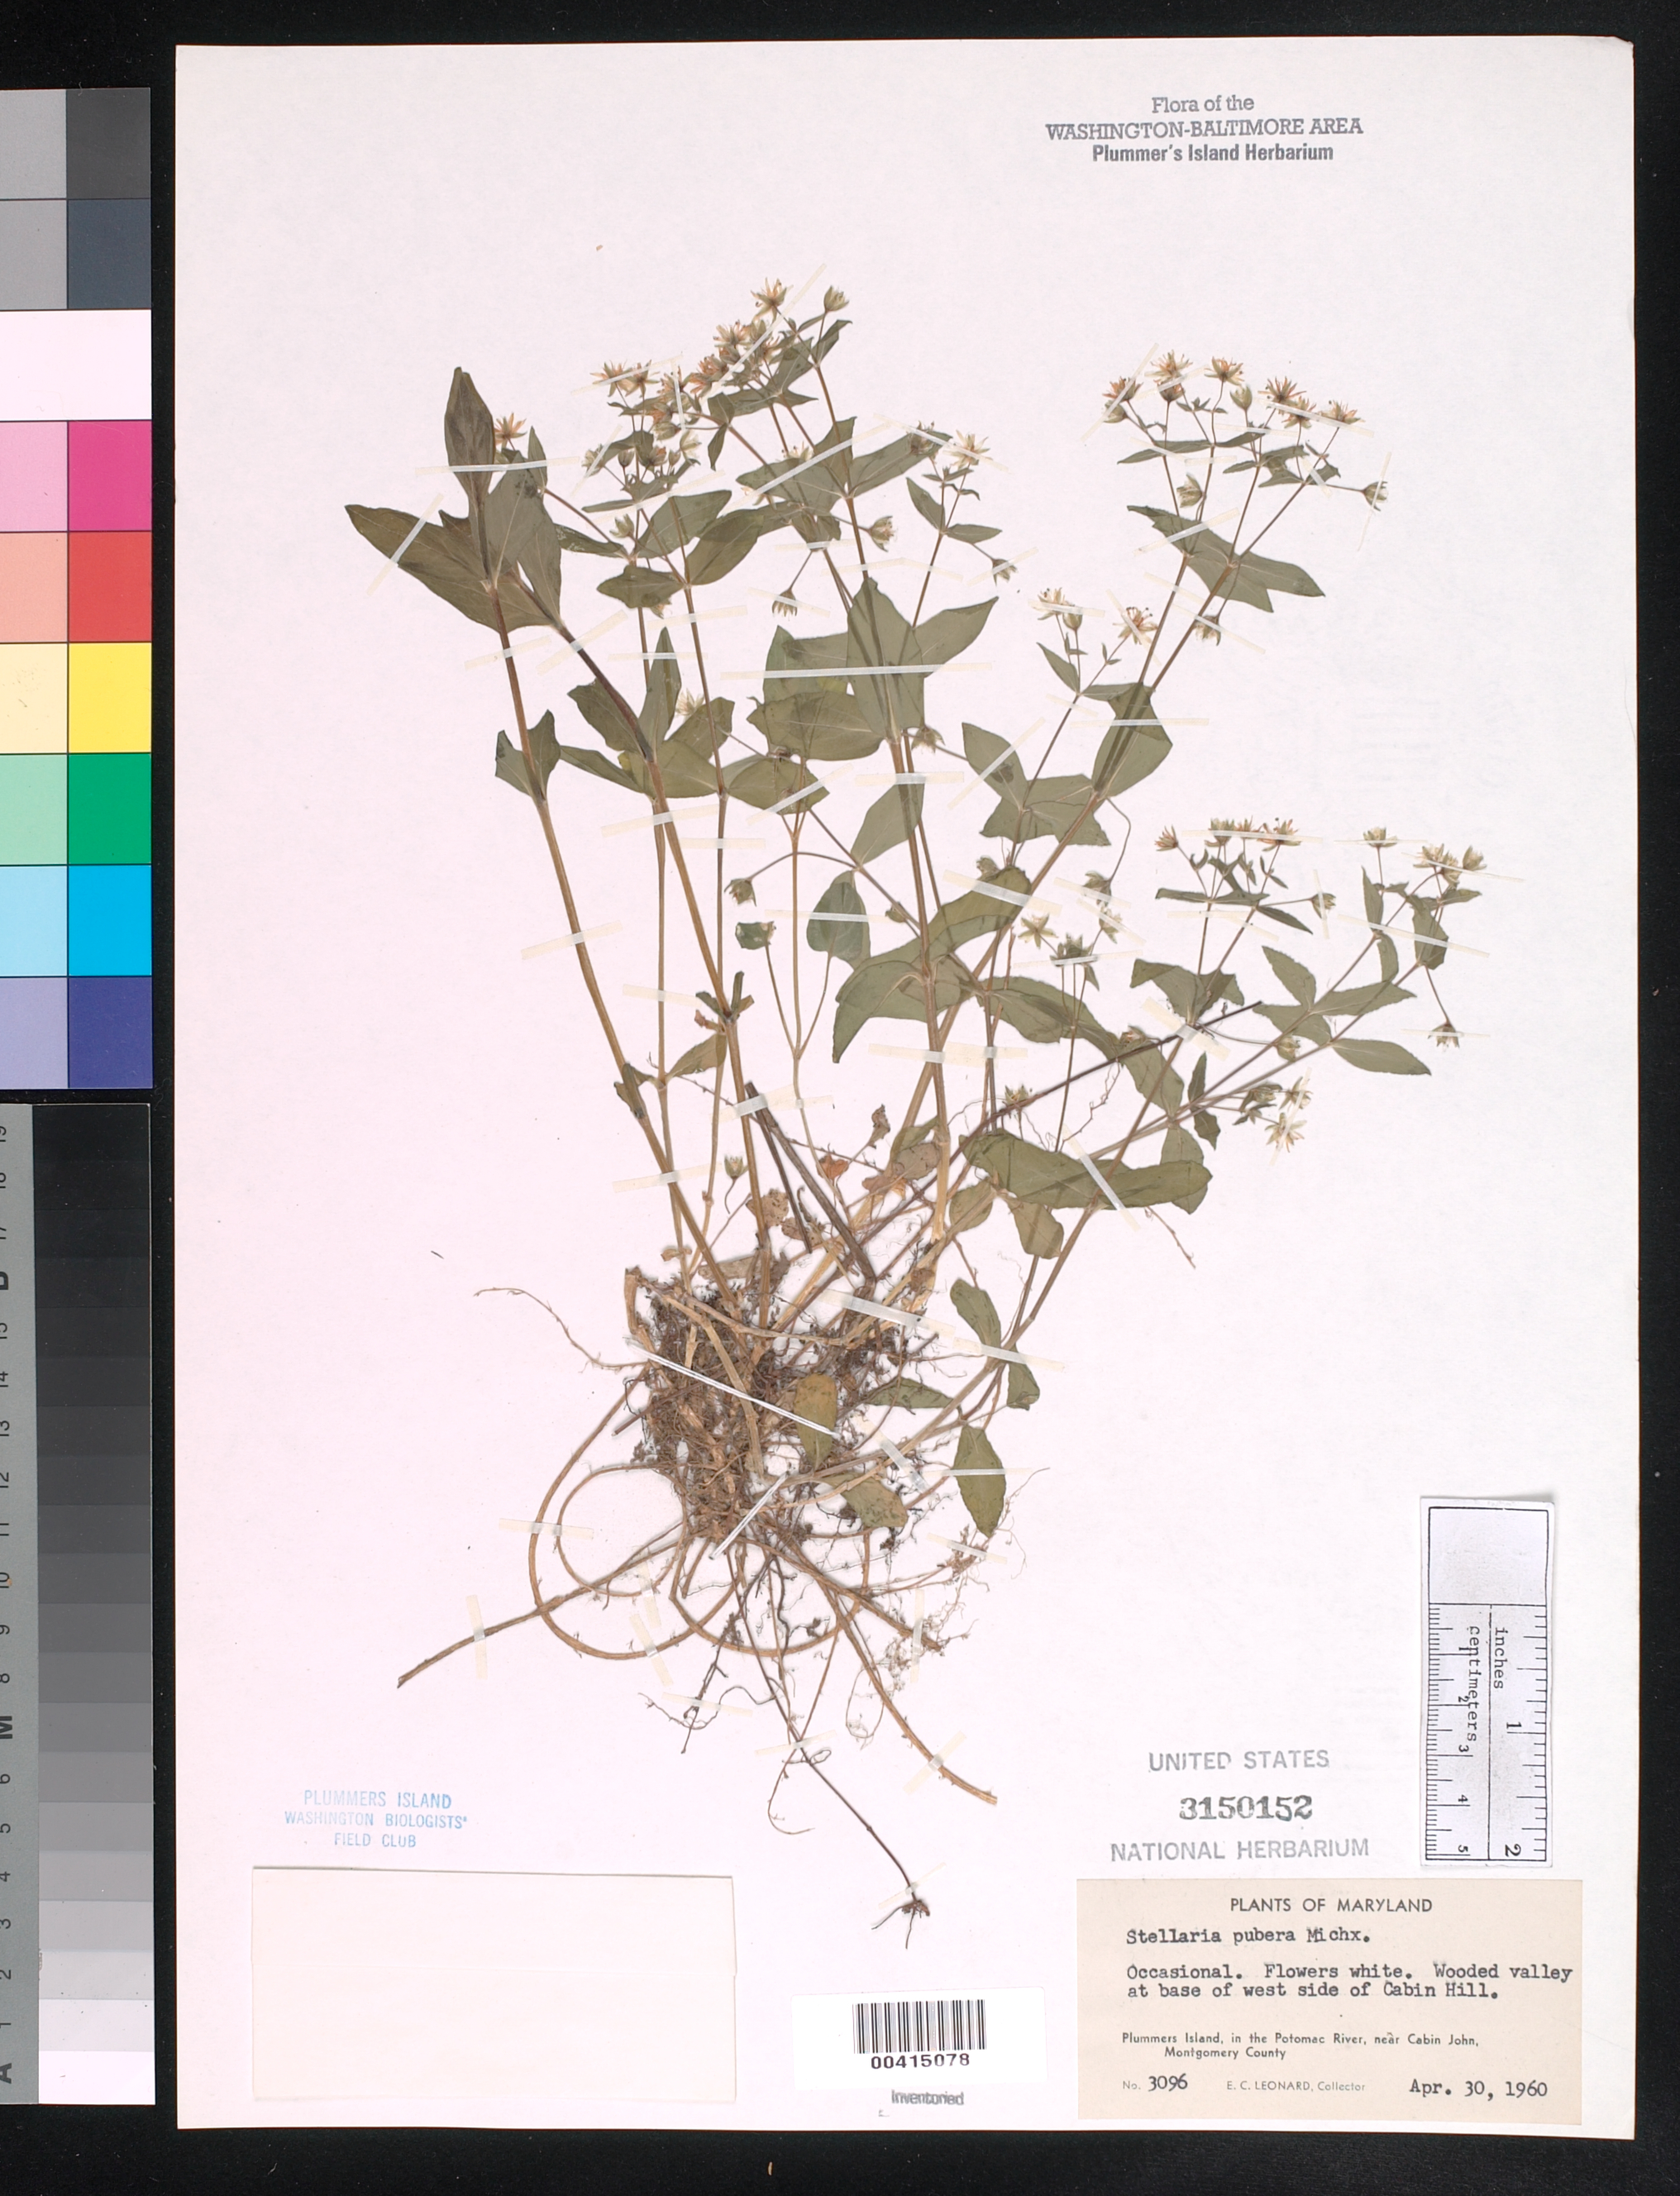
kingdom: Plantae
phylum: Tracheophyta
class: Magnoliopsida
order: Caryophyllales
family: Caryophyllaceae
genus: Stellaria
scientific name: Stellaria pubera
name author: Michx.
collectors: E. C. Leonard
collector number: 3096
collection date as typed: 30 Apr 1960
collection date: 1960-04-30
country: United States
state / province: Maryland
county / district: Montgomery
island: Plummers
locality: Plummer's Island; base of west side of Cabin Hill C. & O. Canal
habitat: Wooded valley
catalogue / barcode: US 3150152